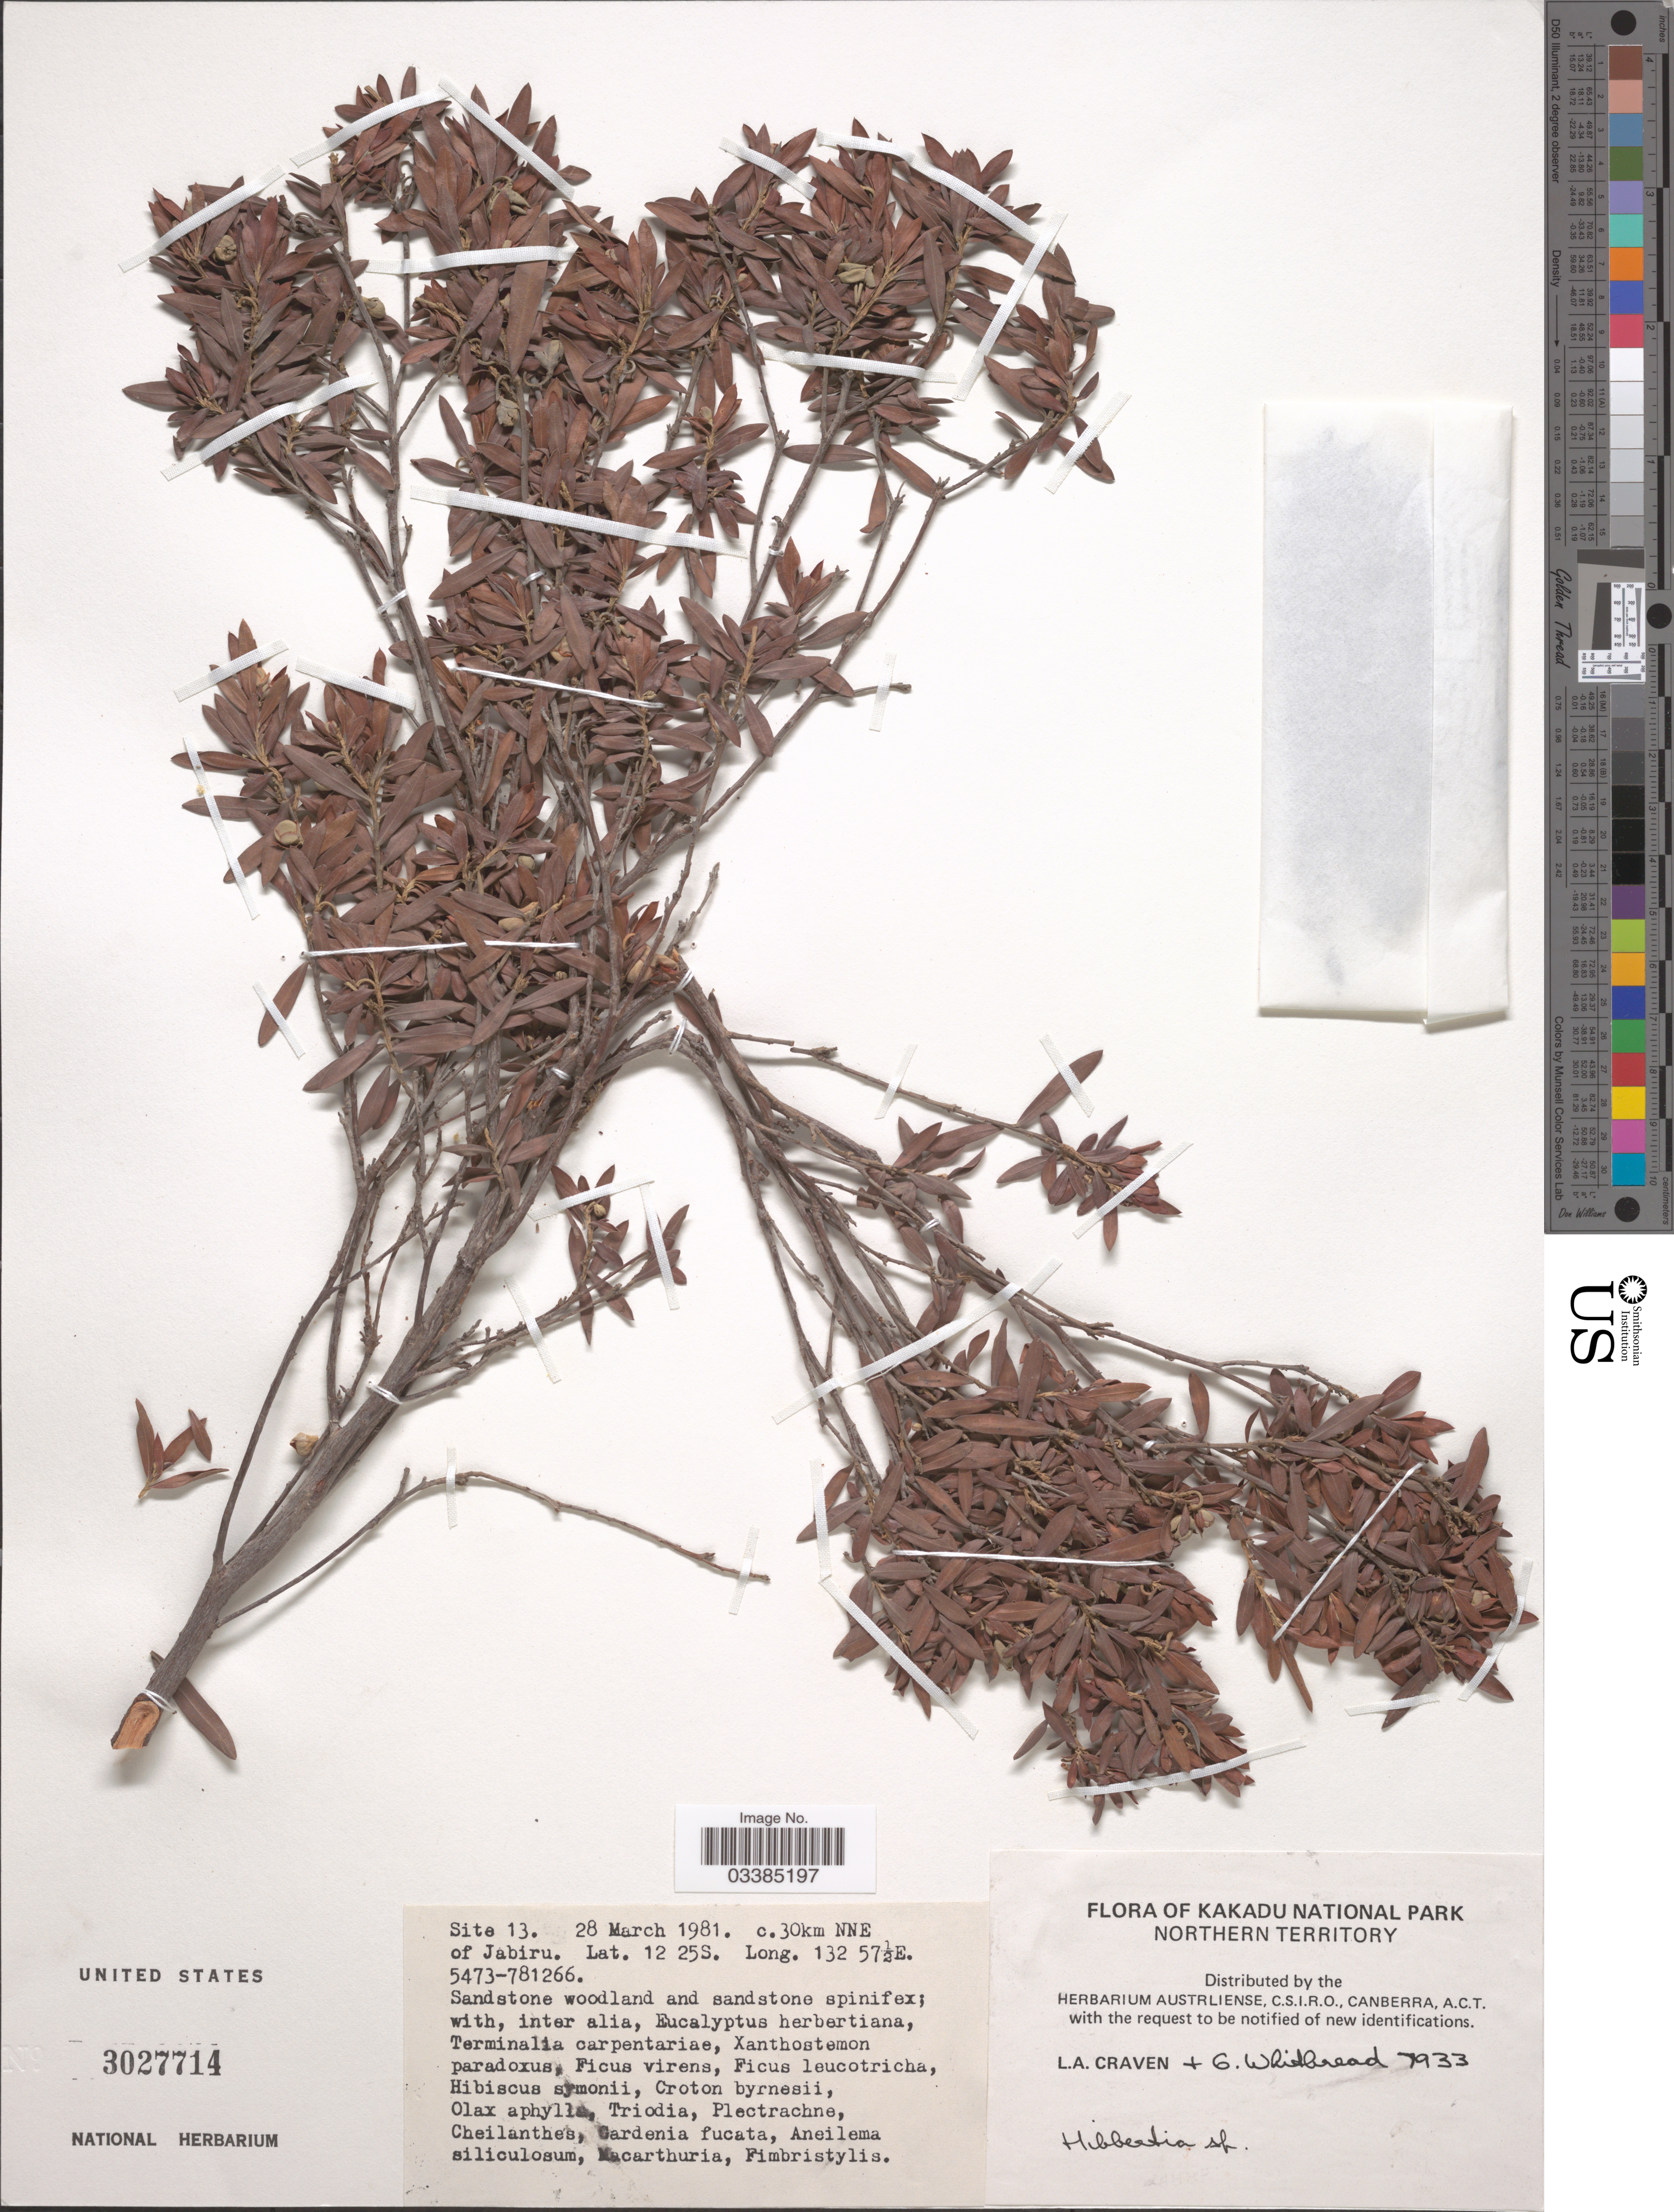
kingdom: Plantae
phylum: Tracheophyta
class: Magnoliopsida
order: Dilleniales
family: Dilleniaceae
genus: Hibbertia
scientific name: Hibbertia sp.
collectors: L. A. Craven & G. Whitbread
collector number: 7933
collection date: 1981-03-28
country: Australia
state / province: Northern Territory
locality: Site 13. C. 30km NNE of Jabiru. Kakadu National Park.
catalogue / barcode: US 3027714